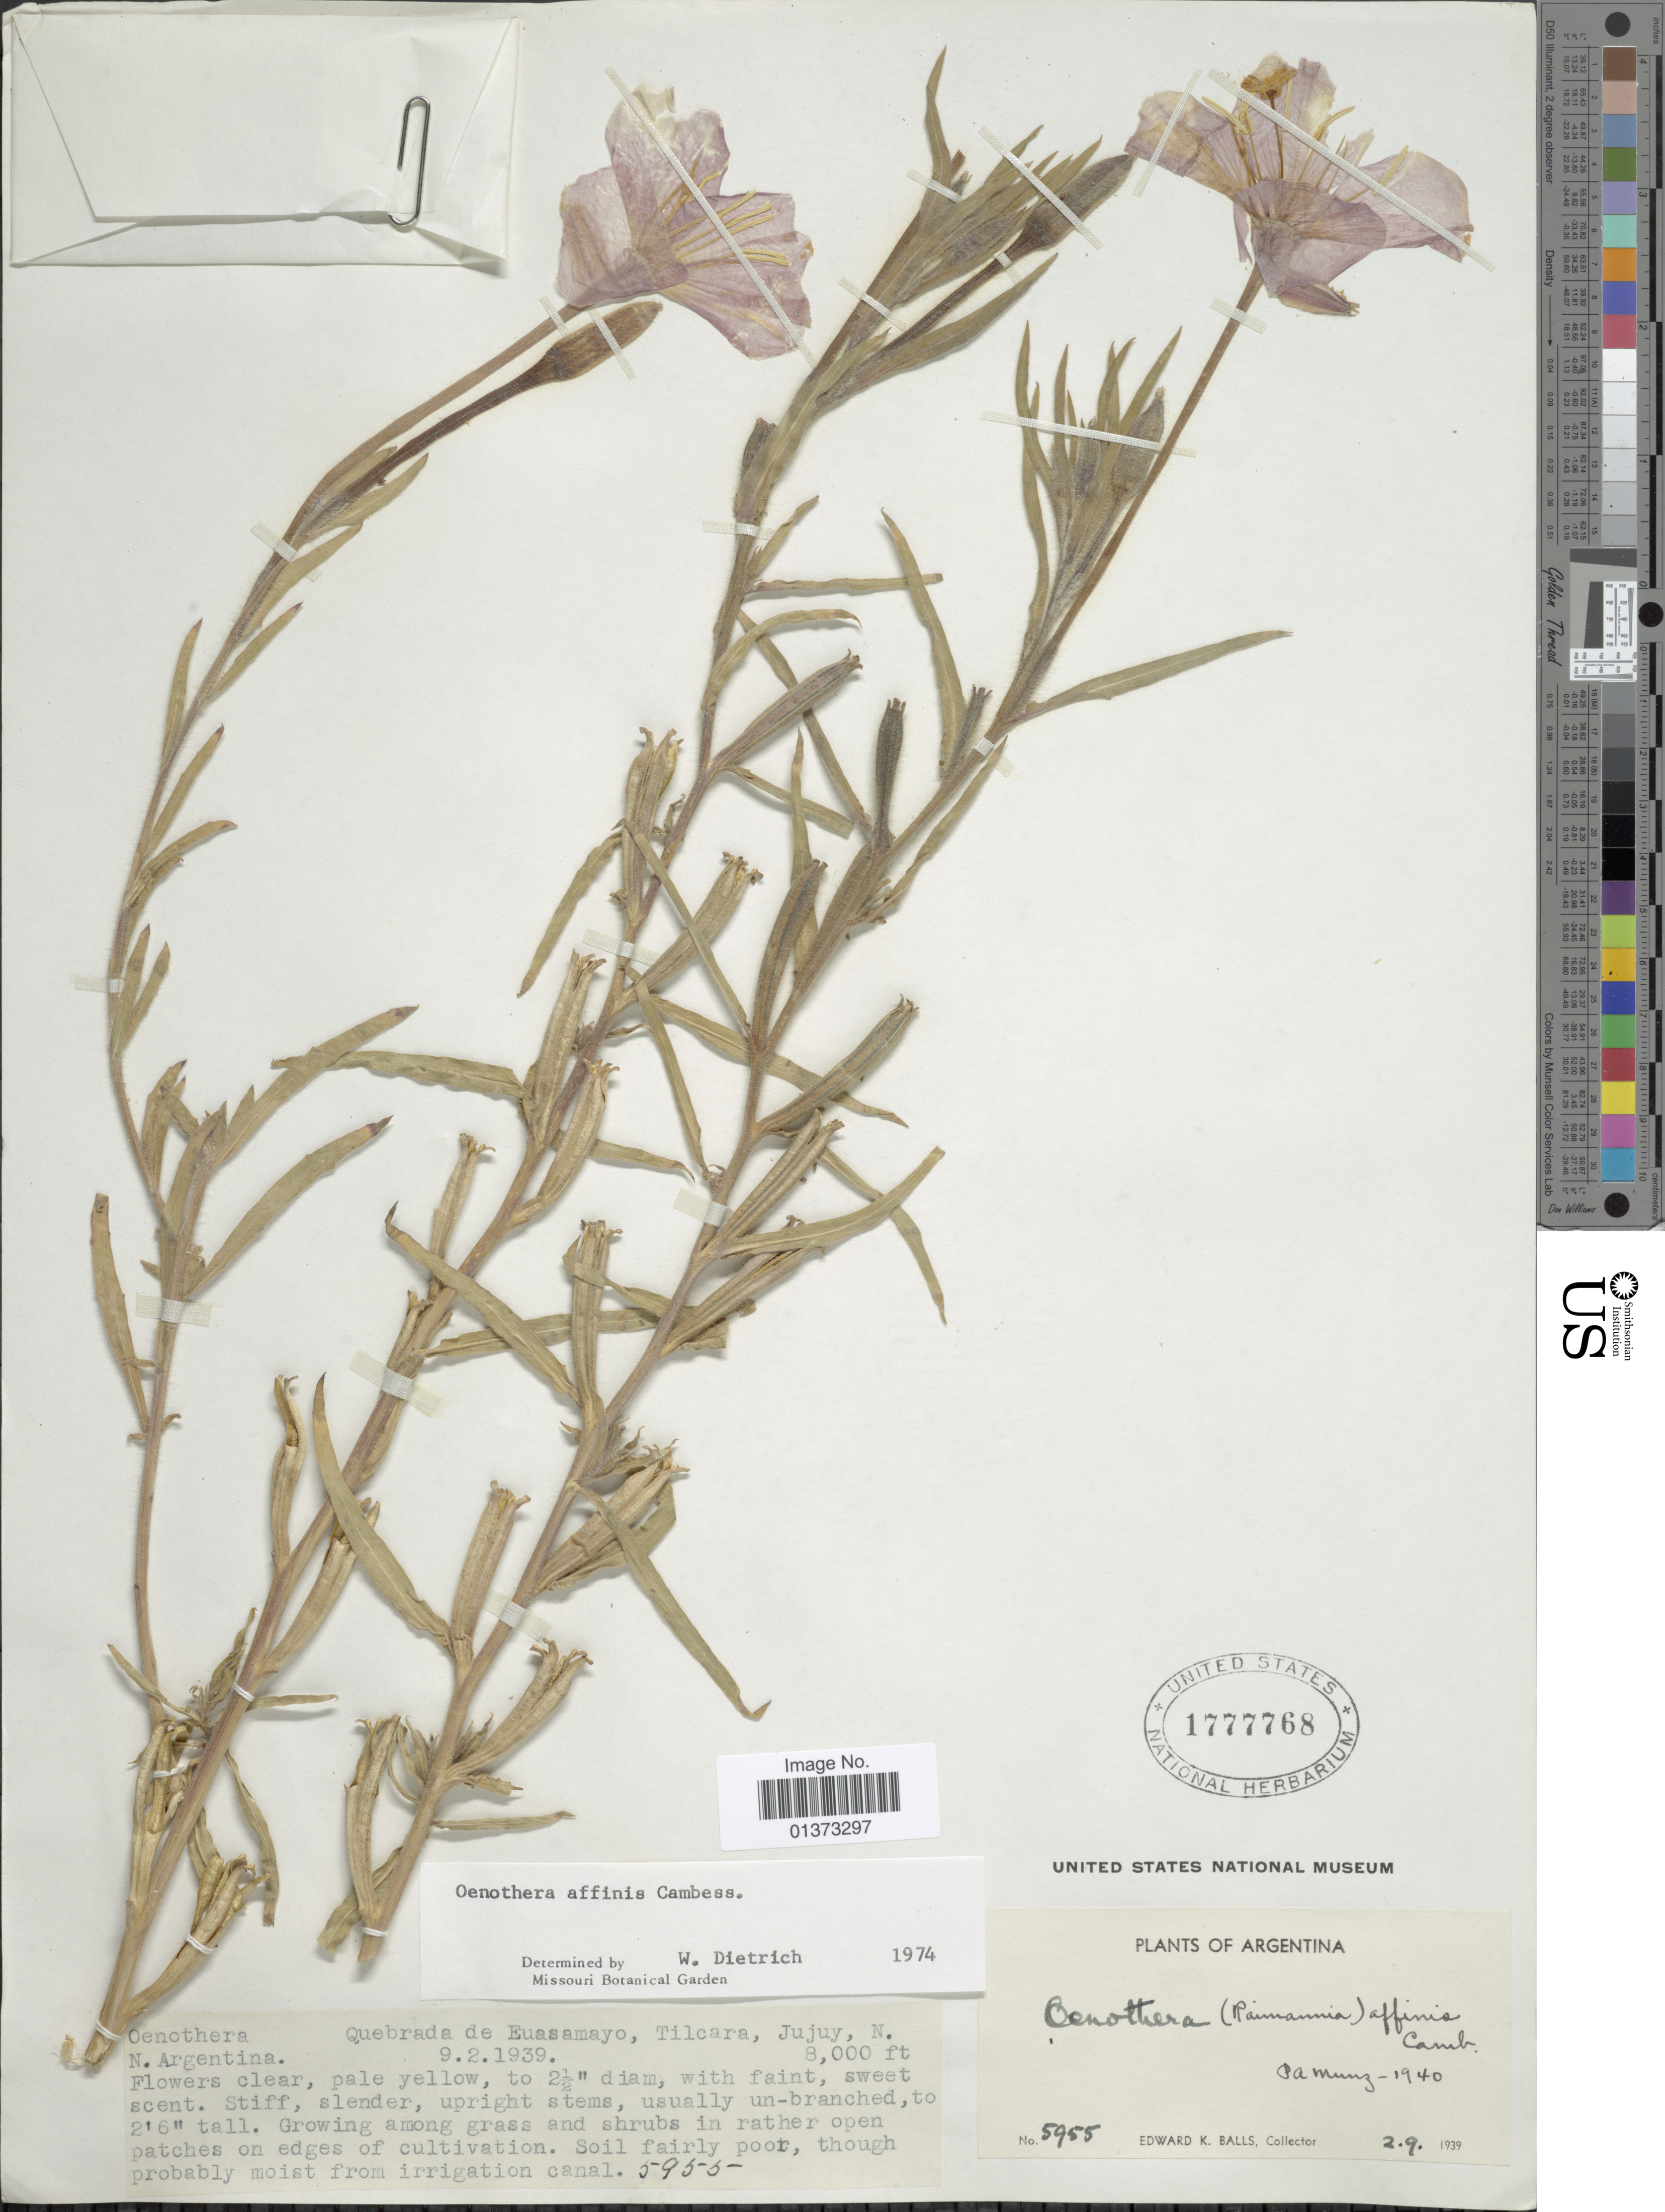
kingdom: Plantae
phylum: Tracheophyta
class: Magnoliopsida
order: Myrtales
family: Onagraceae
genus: Oenothera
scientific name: Oenothera affinis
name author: Cambess.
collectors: E. K. Balls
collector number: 5955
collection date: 1939-09-02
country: Argentina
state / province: Jujuy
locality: Quebrada de Euasamayo, Tilcara, N. N. Argentina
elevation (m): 2438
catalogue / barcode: US 1777768